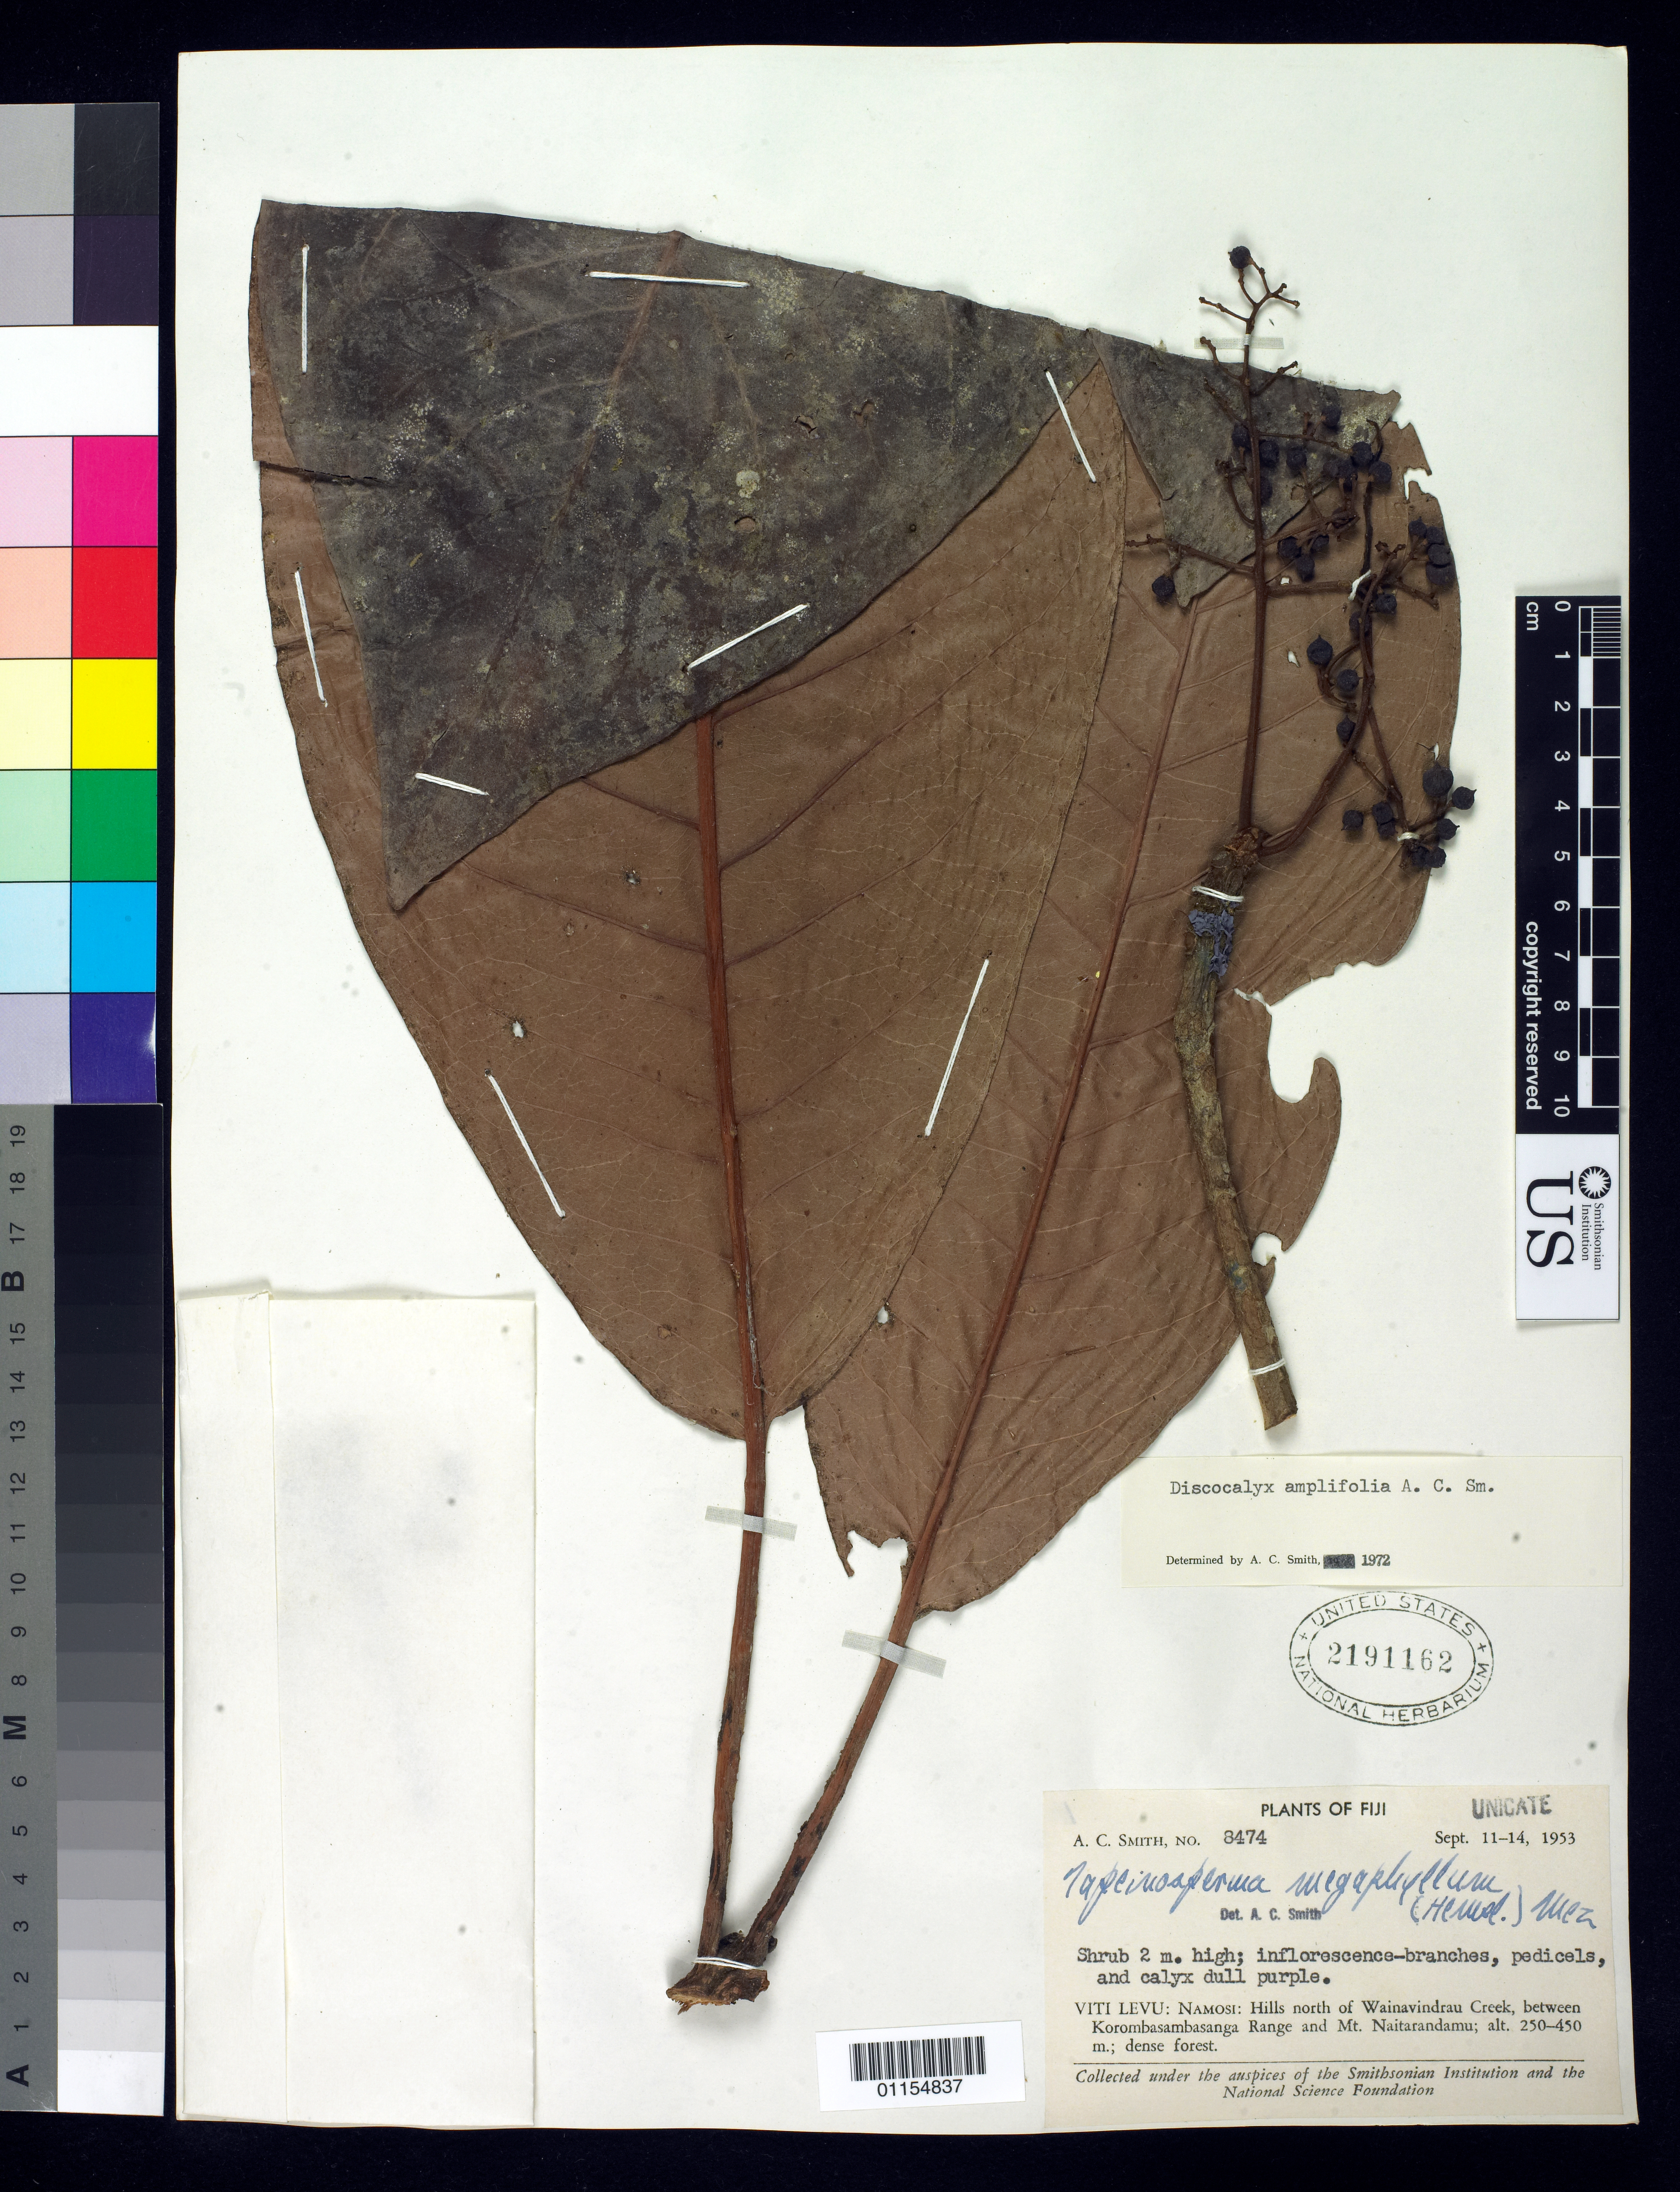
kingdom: Plantae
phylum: Tracheophyta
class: Magnoliopsida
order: Ericales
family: Primulaceae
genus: Discocalyx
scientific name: Discocalyx amplifolia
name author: A.C. Sm.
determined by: Smith, A. C.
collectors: A. C. Smith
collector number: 8474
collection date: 1953-09-11/1953-09-14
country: Fiji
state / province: Central Division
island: Viti Levu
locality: Namosi: hills North of Wainavindrau Creek, between Korombasambasanga Range and Mt. Naitarandamu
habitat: Dense forest.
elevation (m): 250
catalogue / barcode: US 2191162